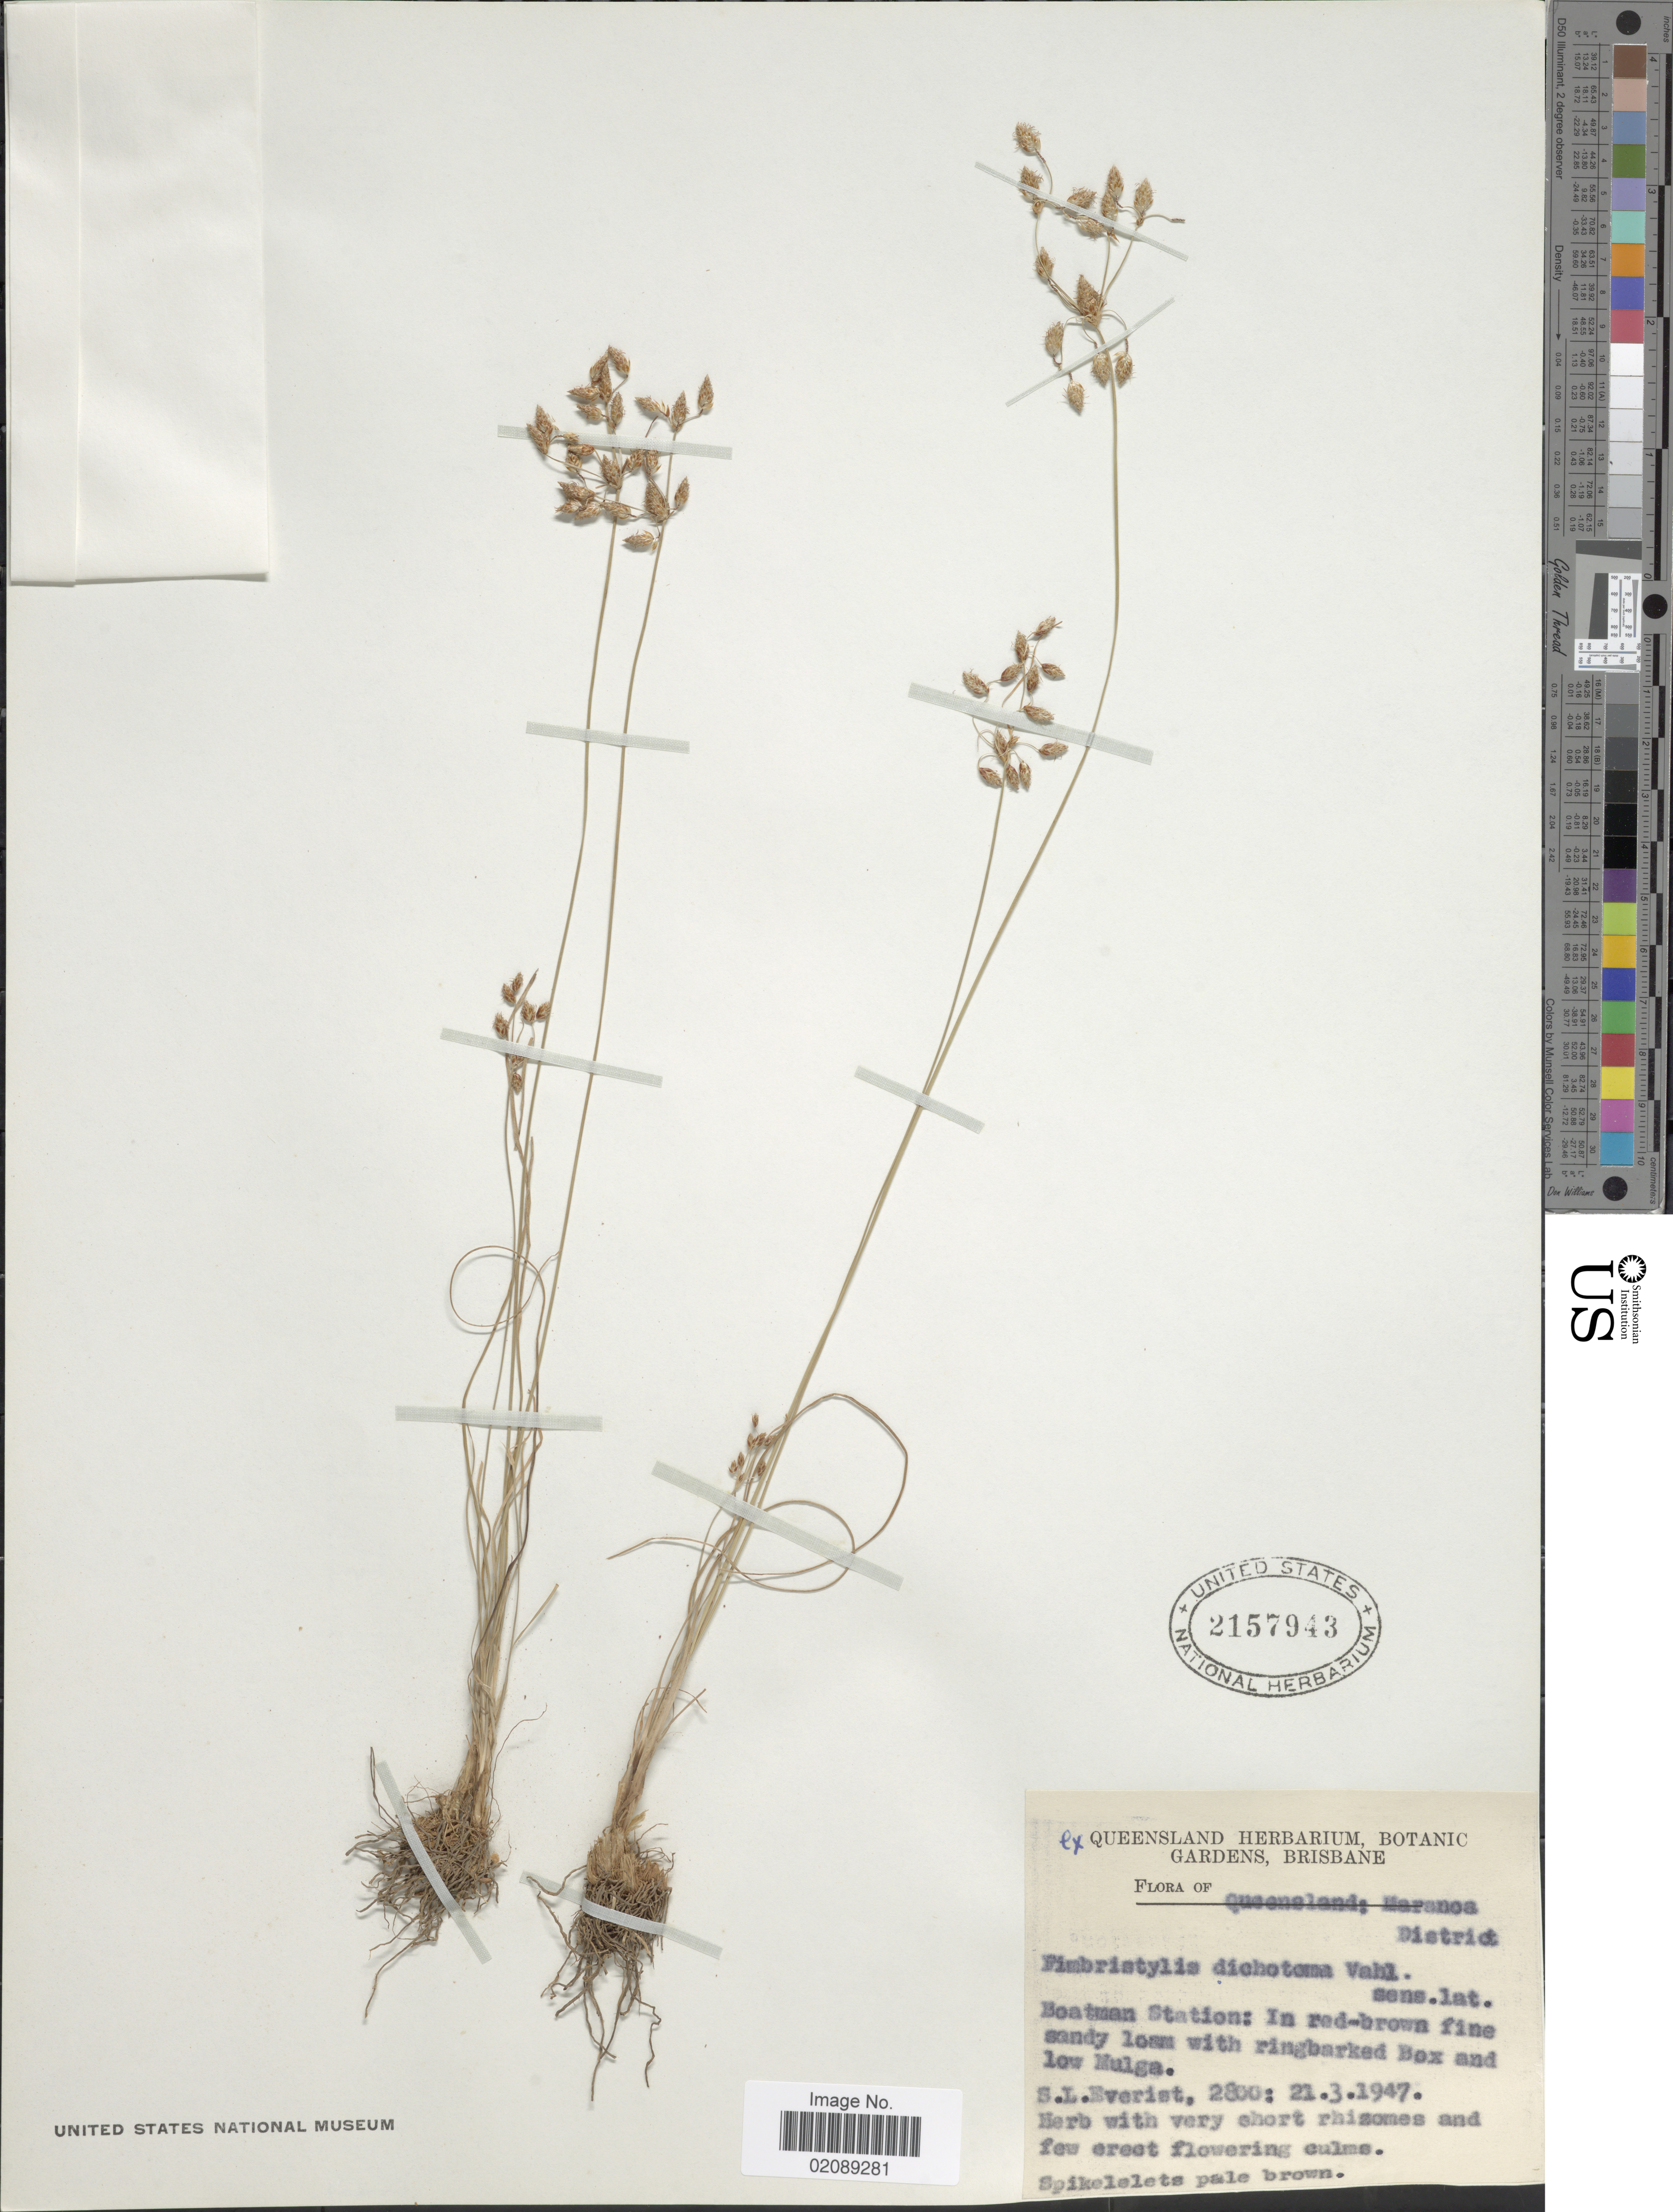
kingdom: Plantae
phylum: Tracheophyta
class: Liliopsida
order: Poales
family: Cyperaceae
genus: Fimbristylis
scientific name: Fimbristylis dichotoma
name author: (L.) Vahl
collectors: S. Everist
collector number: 2800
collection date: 1947-03-21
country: Australia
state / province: Queensland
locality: Maranoa District. Boatman Station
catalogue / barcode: US 2157943